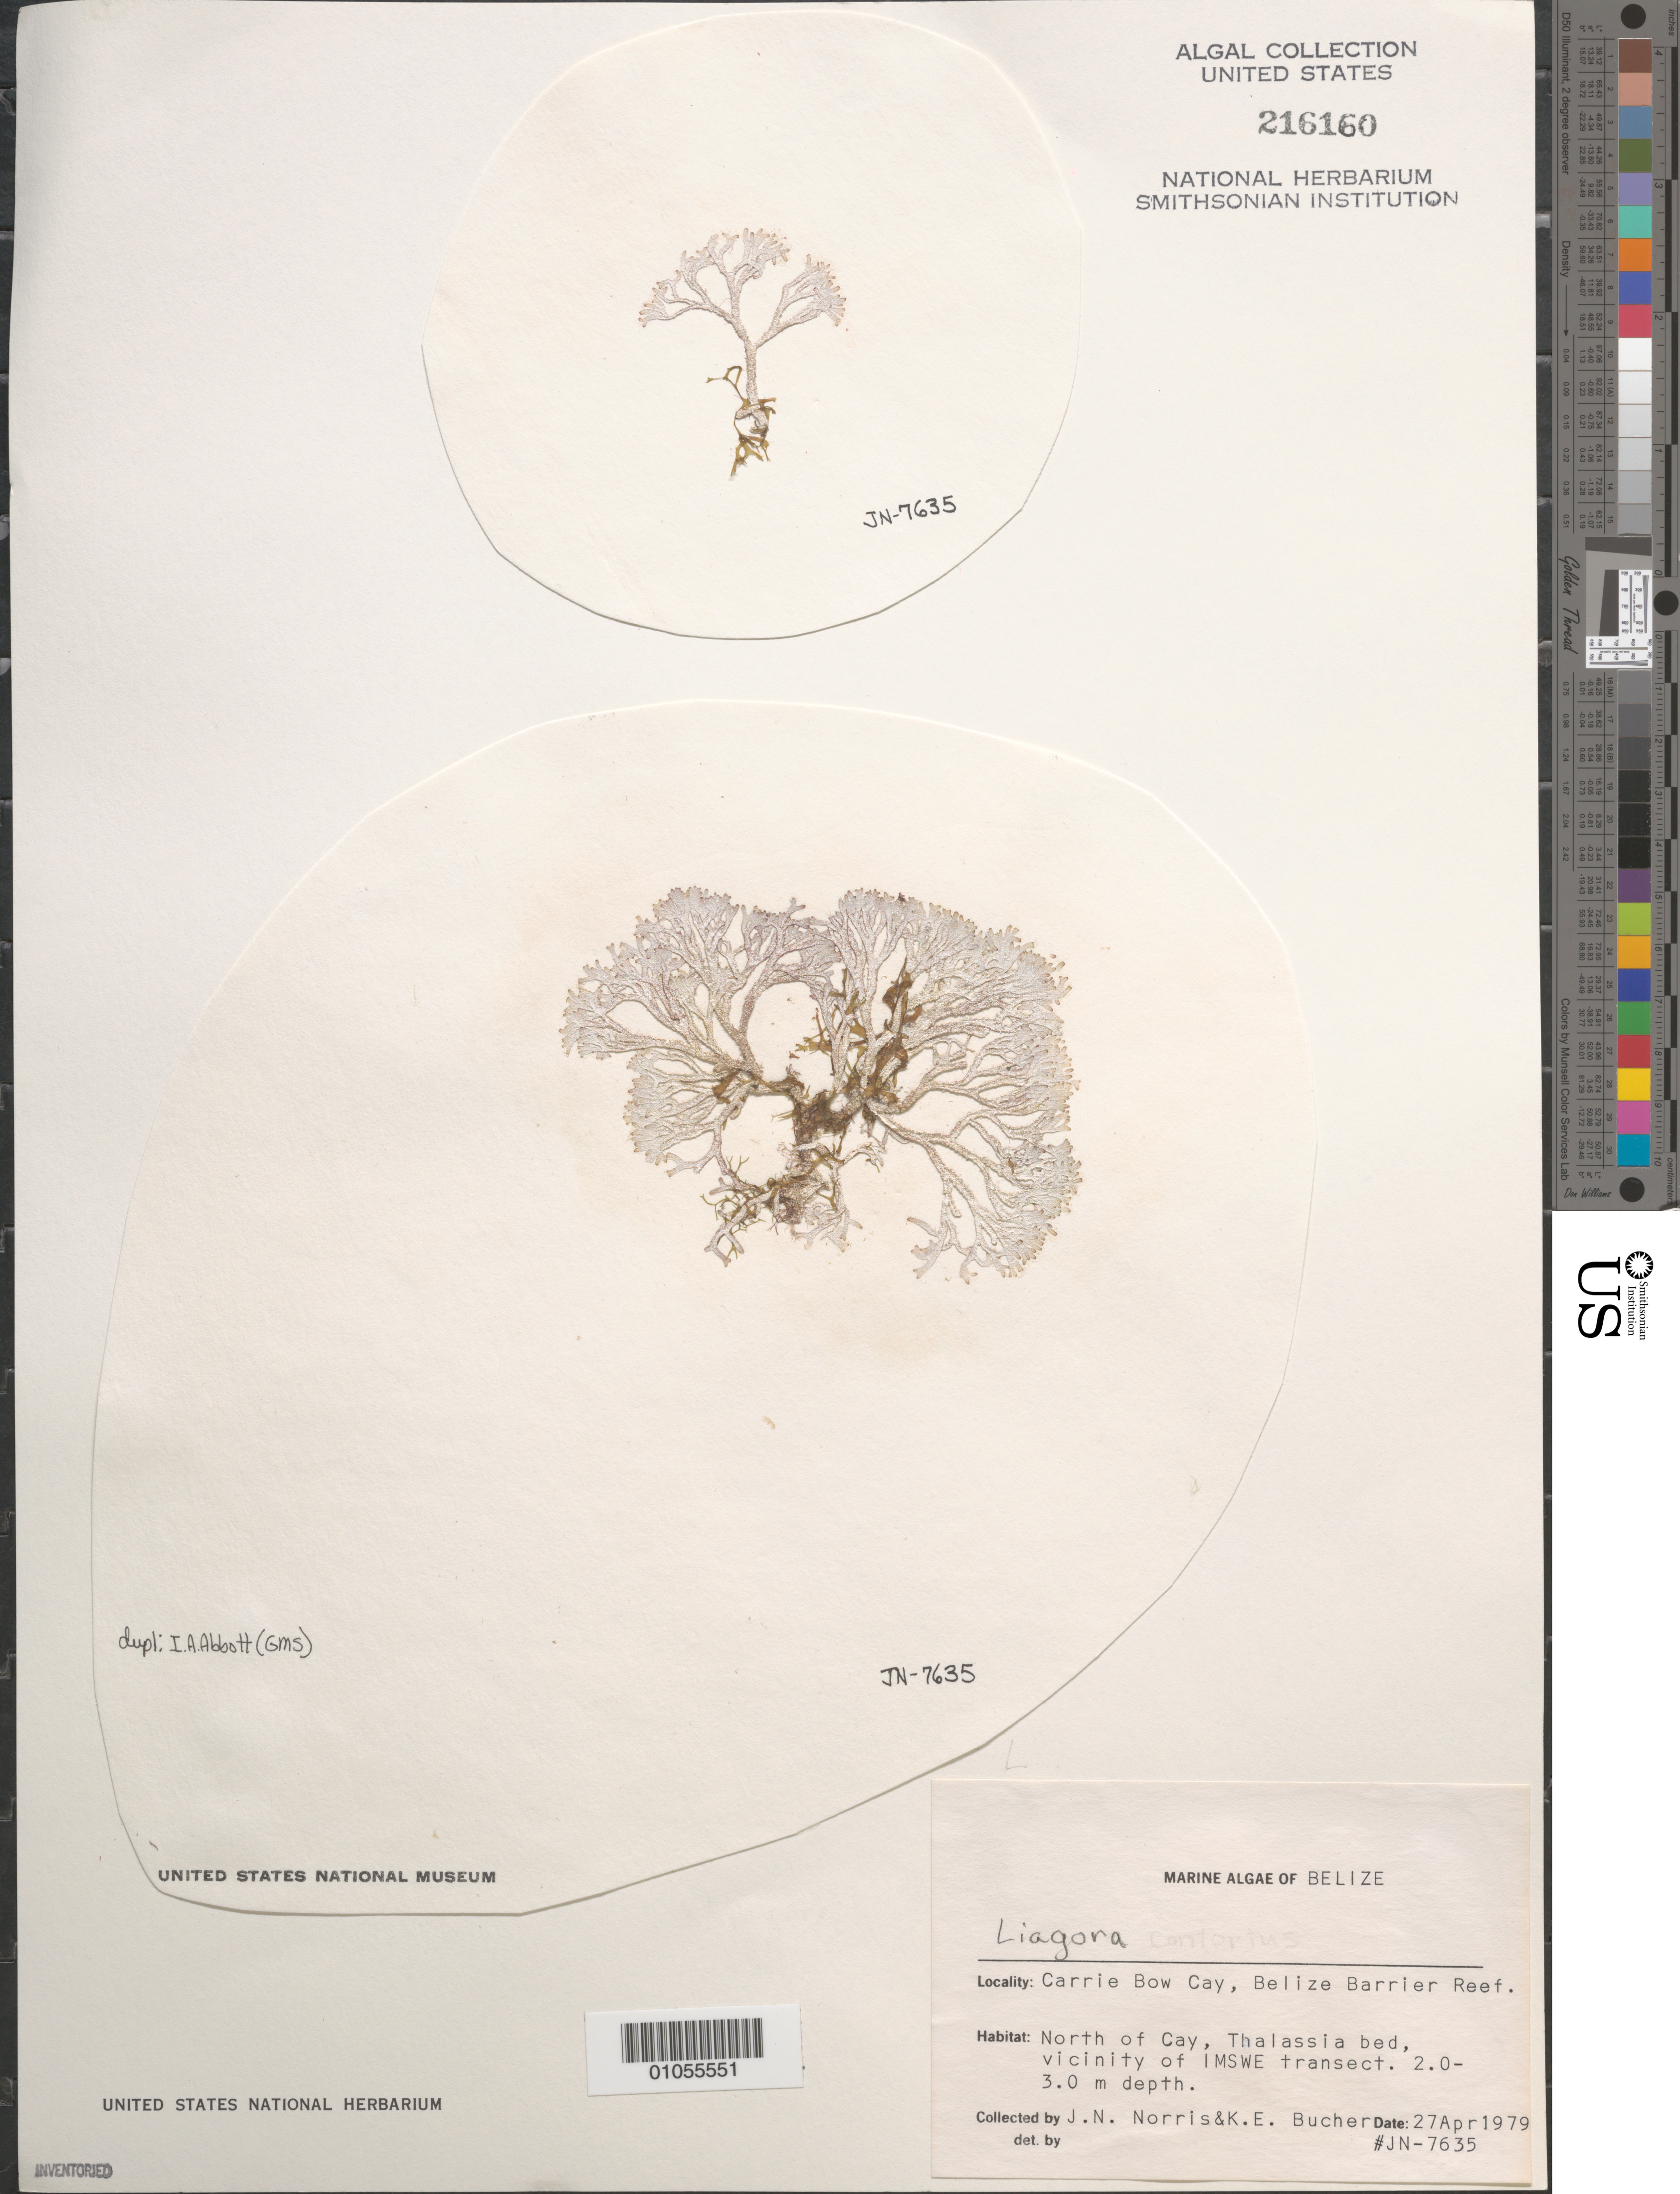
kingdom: Plantae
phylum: Rhodophyta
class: Florideophyceae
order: Nemaliales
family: Liagoraceae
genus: Liagora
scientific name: Liagora sp.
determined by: Norris, James N.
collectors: J. N. Norris & K. E. Bucher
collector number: JN-7635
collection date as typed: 27 Apr 1979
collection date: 1979-04-27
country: Belize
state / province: Stann Creek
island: Carrie Bow Cay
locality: Belize Barrier Reef, north of Cay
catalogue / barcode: US 216160